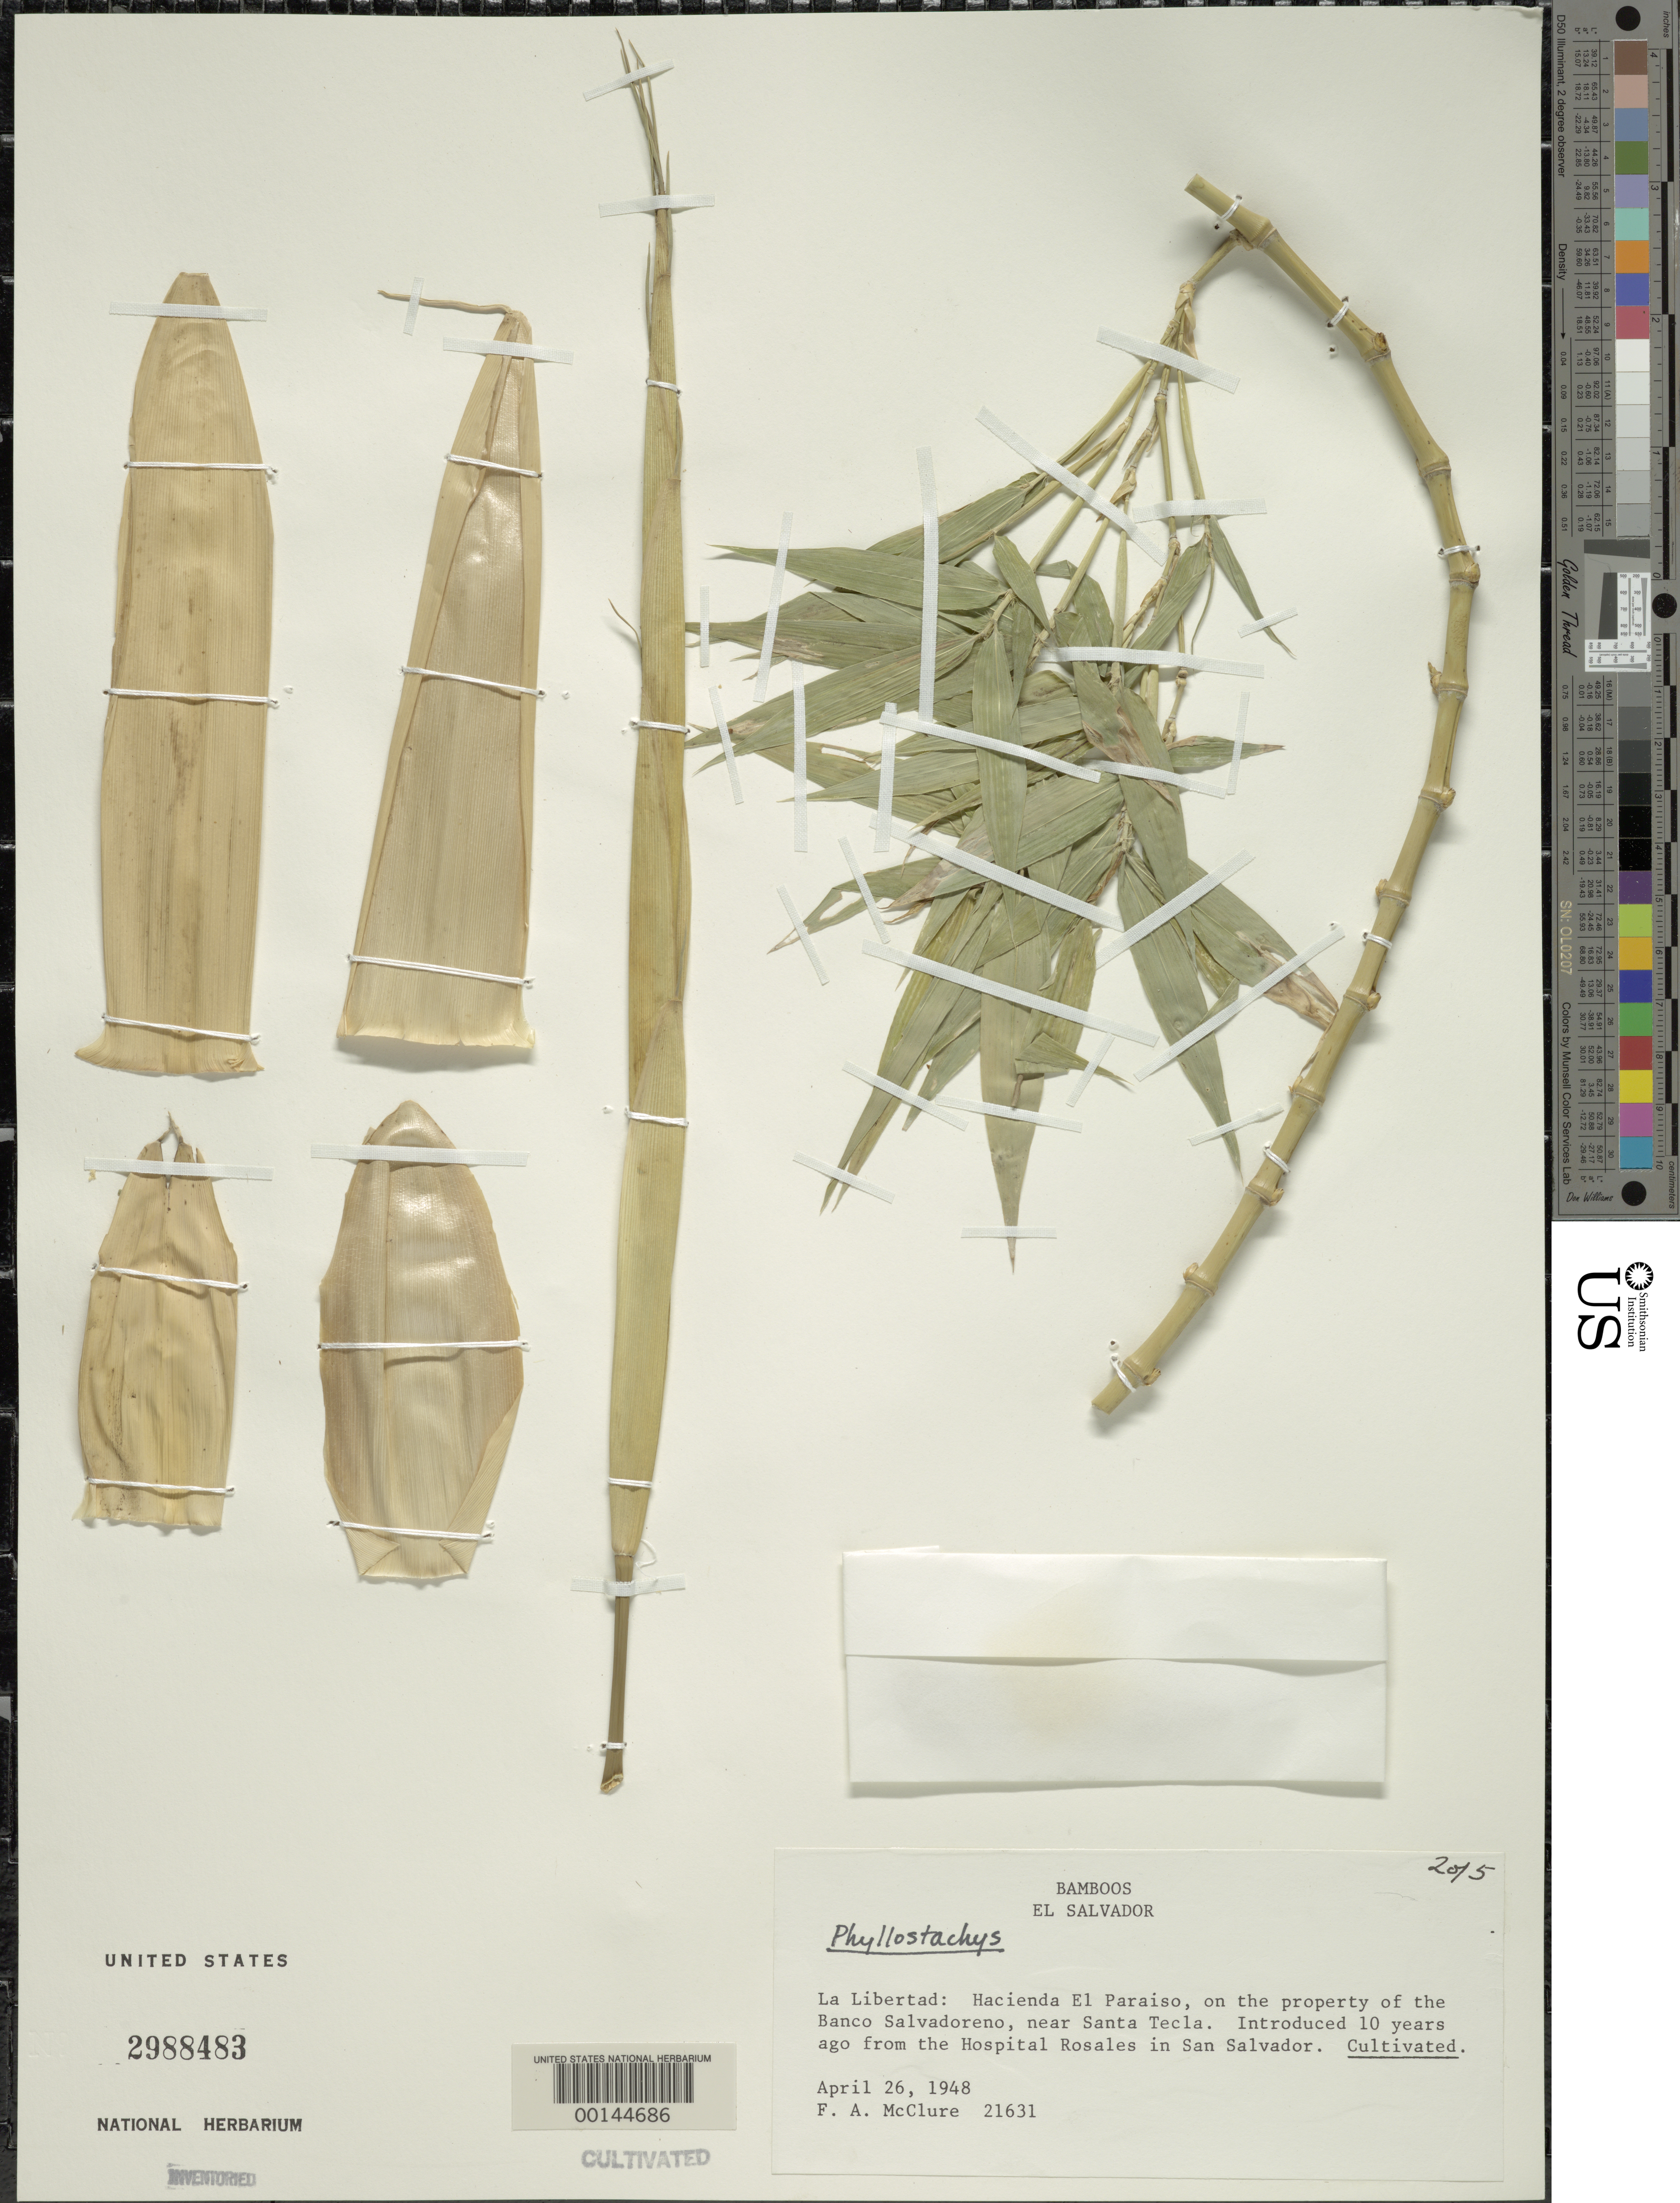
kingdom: Plantae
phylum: Tracheophyta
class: Liliopsida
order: Poales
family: Poaceae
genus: Phyllostachys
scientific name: Phyllostachys sp.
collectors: F. A. McClure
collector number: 21631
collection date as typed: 26 Apr 1948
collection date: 1948-04-26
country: El Salvador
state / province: La Libertad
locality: Hacienda el paraiso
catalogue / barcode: US 2988483